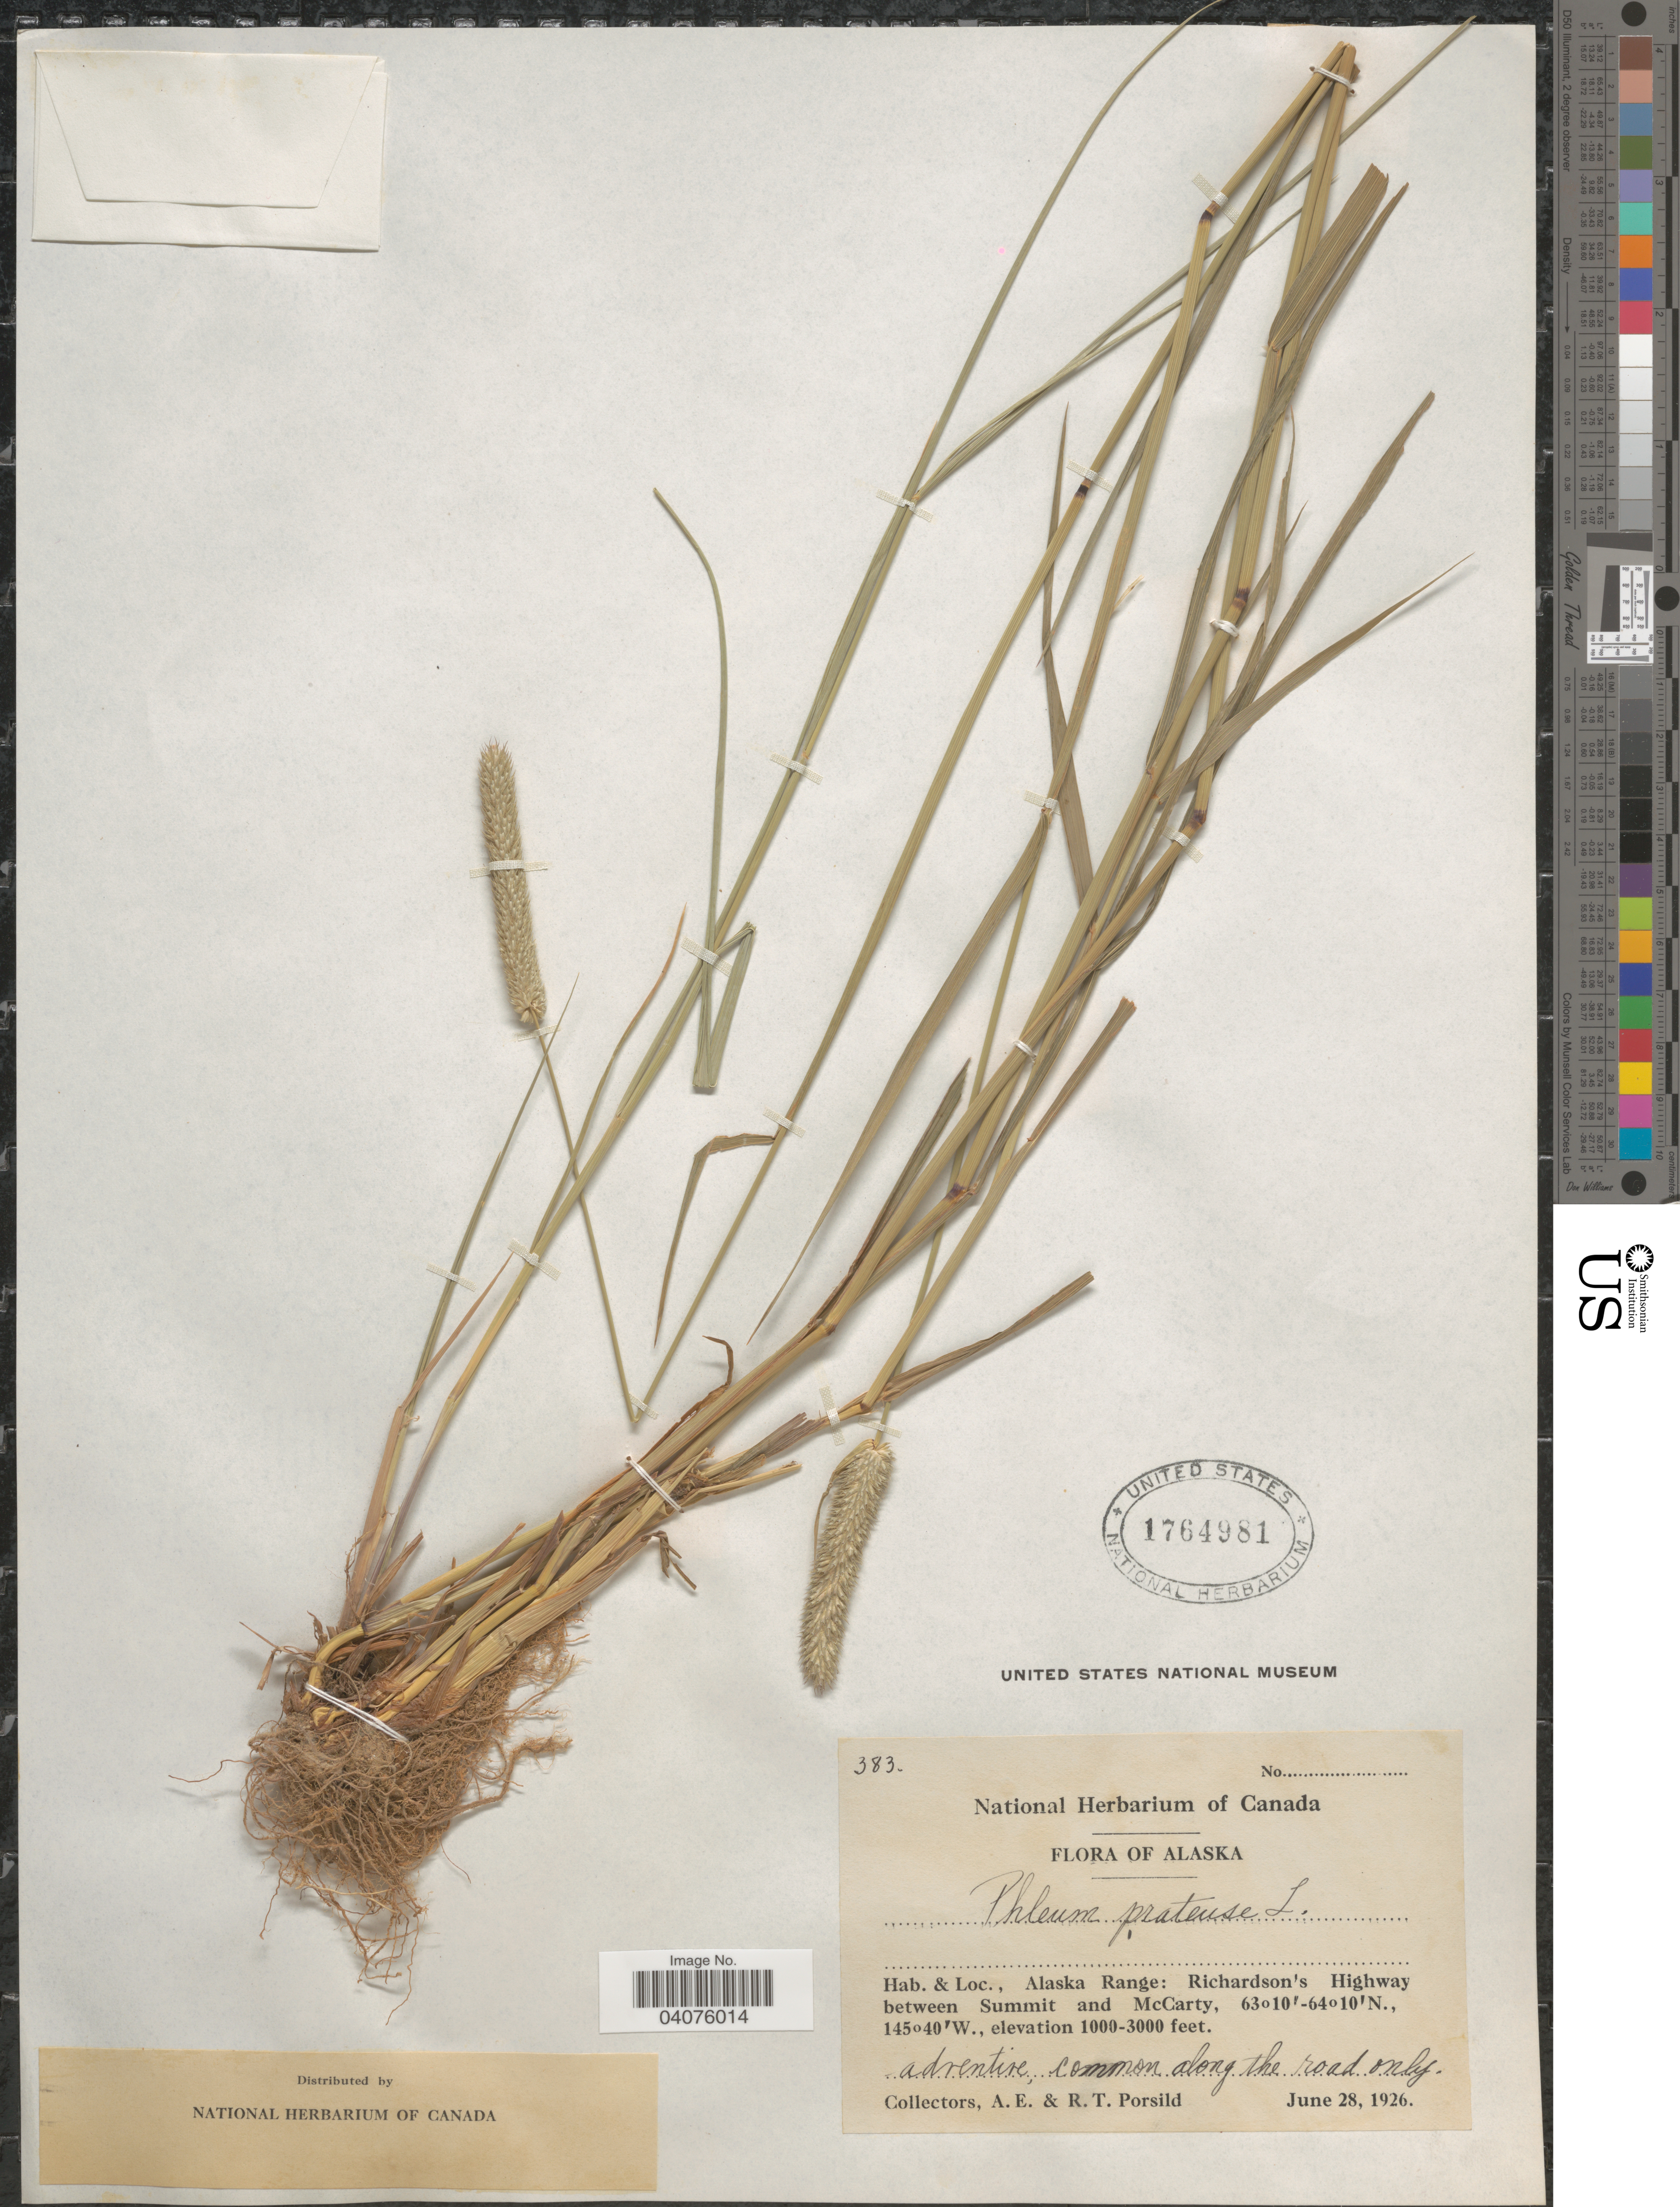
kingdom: Plantae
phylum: Tracheophyta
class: Liliopsida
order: Poales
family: Poaceae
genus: Phleum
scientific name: Phleum pratense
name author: L.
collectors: A. E. Porsild & R. T. Porsild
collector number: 383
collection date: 1926-06-28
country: United States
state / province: Alaska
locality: Alaska Range: Richardson's Highway between Summit and McCarty.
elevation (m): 305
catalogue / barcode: US 1764981